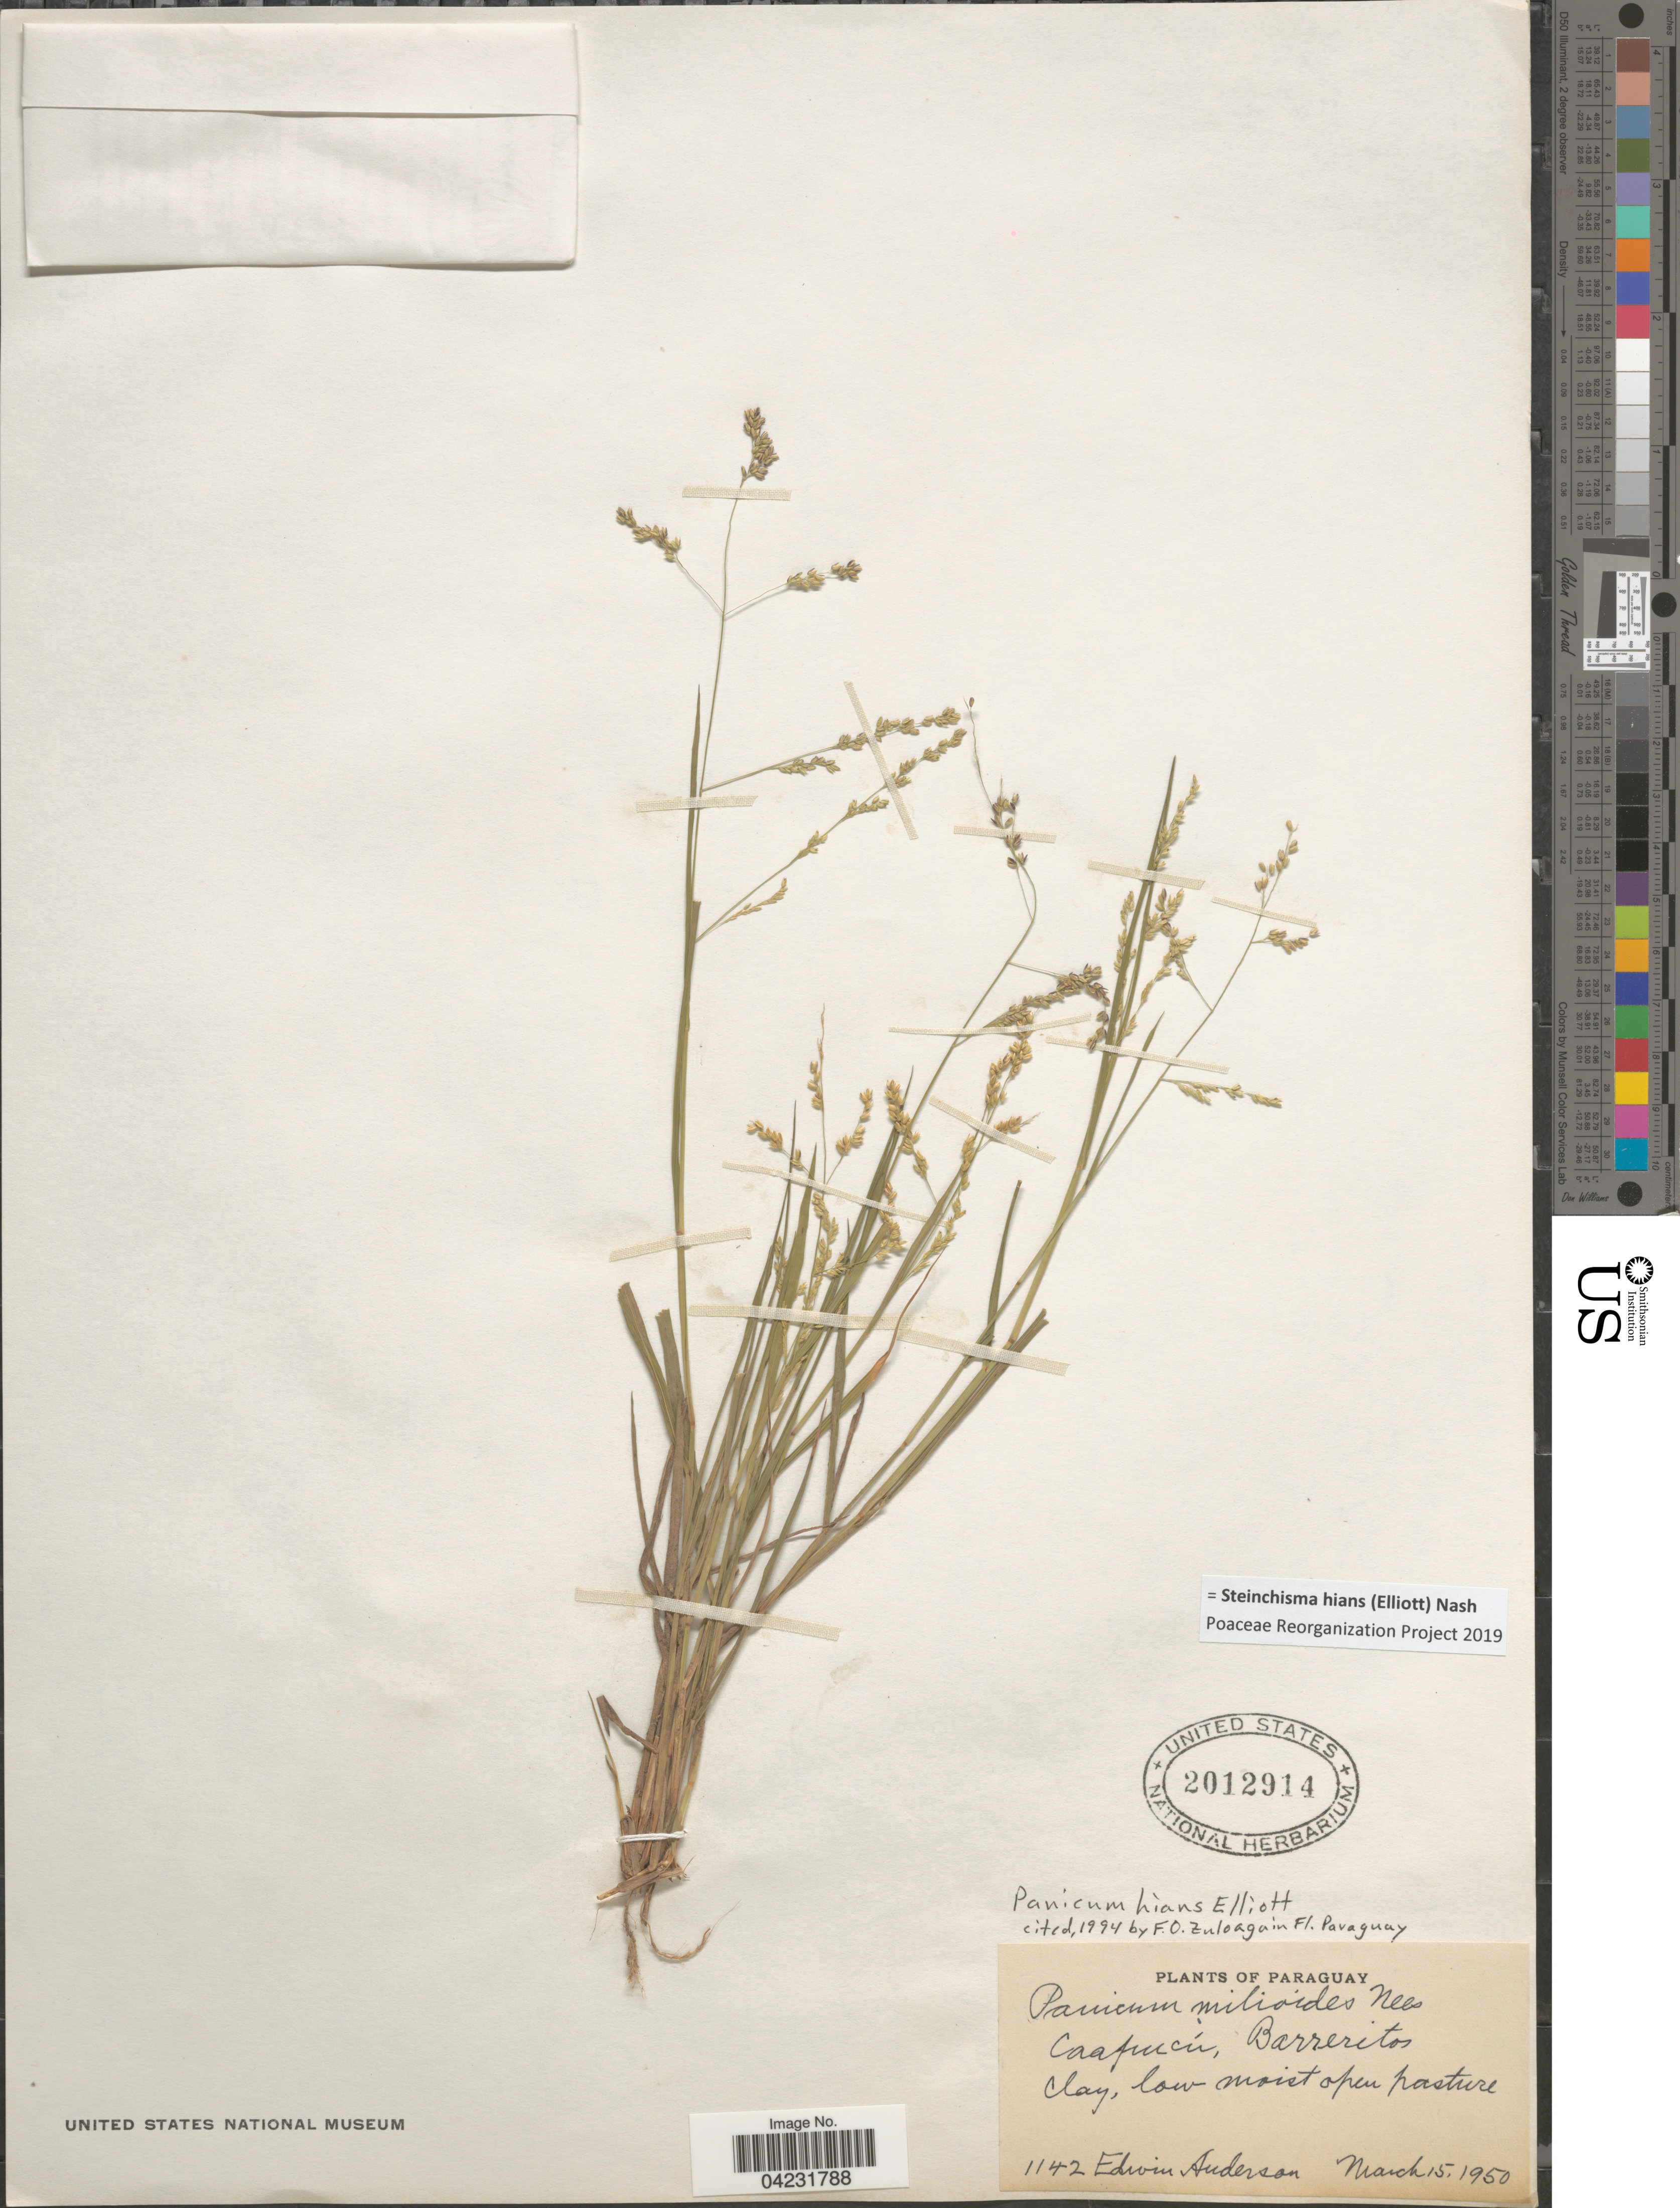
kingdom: Plantae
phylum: Tracheophyta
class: Liliopsida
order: Poales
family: Poaceae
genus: Steinchisma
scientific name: Steinchisma hians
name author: (Elliott) Nash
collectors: E. Anderson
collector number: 1142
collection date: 1950-03-15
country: Paraguay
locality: Caapucú, Barreritos clay, low moist open pasture.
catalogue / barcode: US 2012914